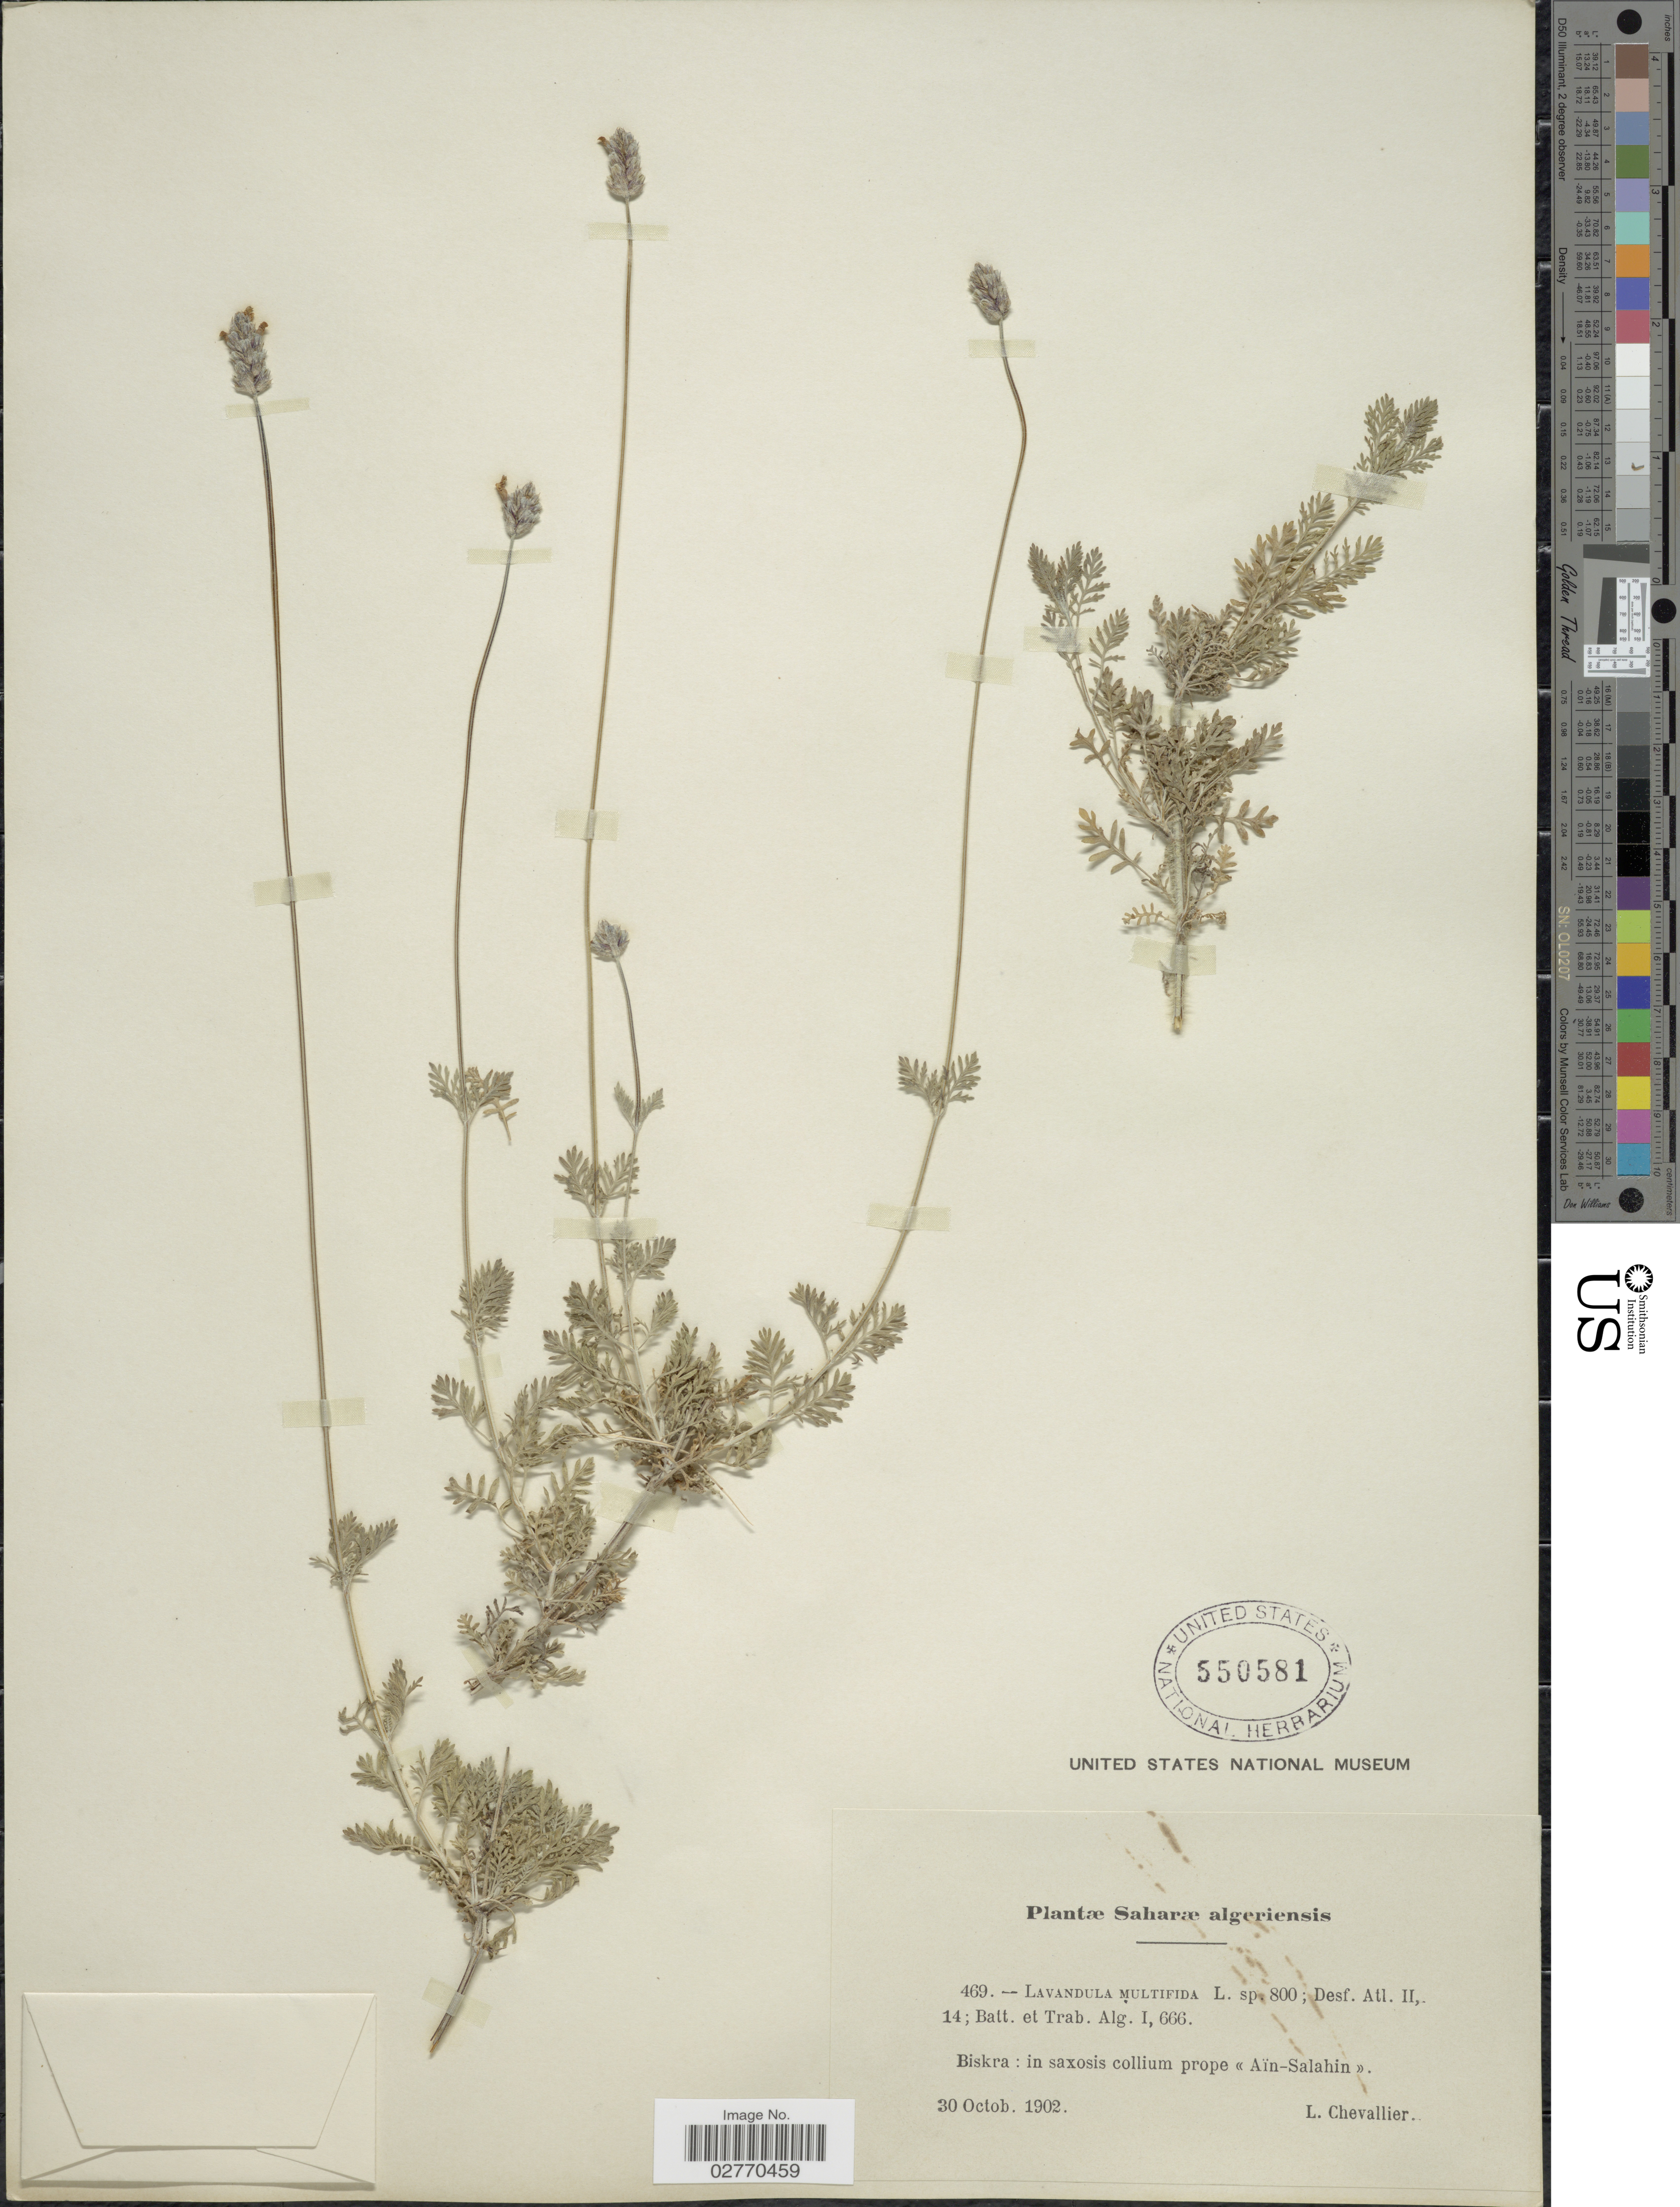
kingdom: Plantae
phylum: Tracheophyta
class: Magnoliopsida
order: Lamiales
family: Lamiaceae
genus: Lavandula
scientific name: Lavandula multifida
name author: L.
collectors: L. Chevallier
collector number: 469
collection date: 1902-10-30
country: Algeria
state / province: Biskra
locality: Saharæ algeriensis, in saxosis collium prope Aïn-Salahin.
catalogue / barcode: US 550581